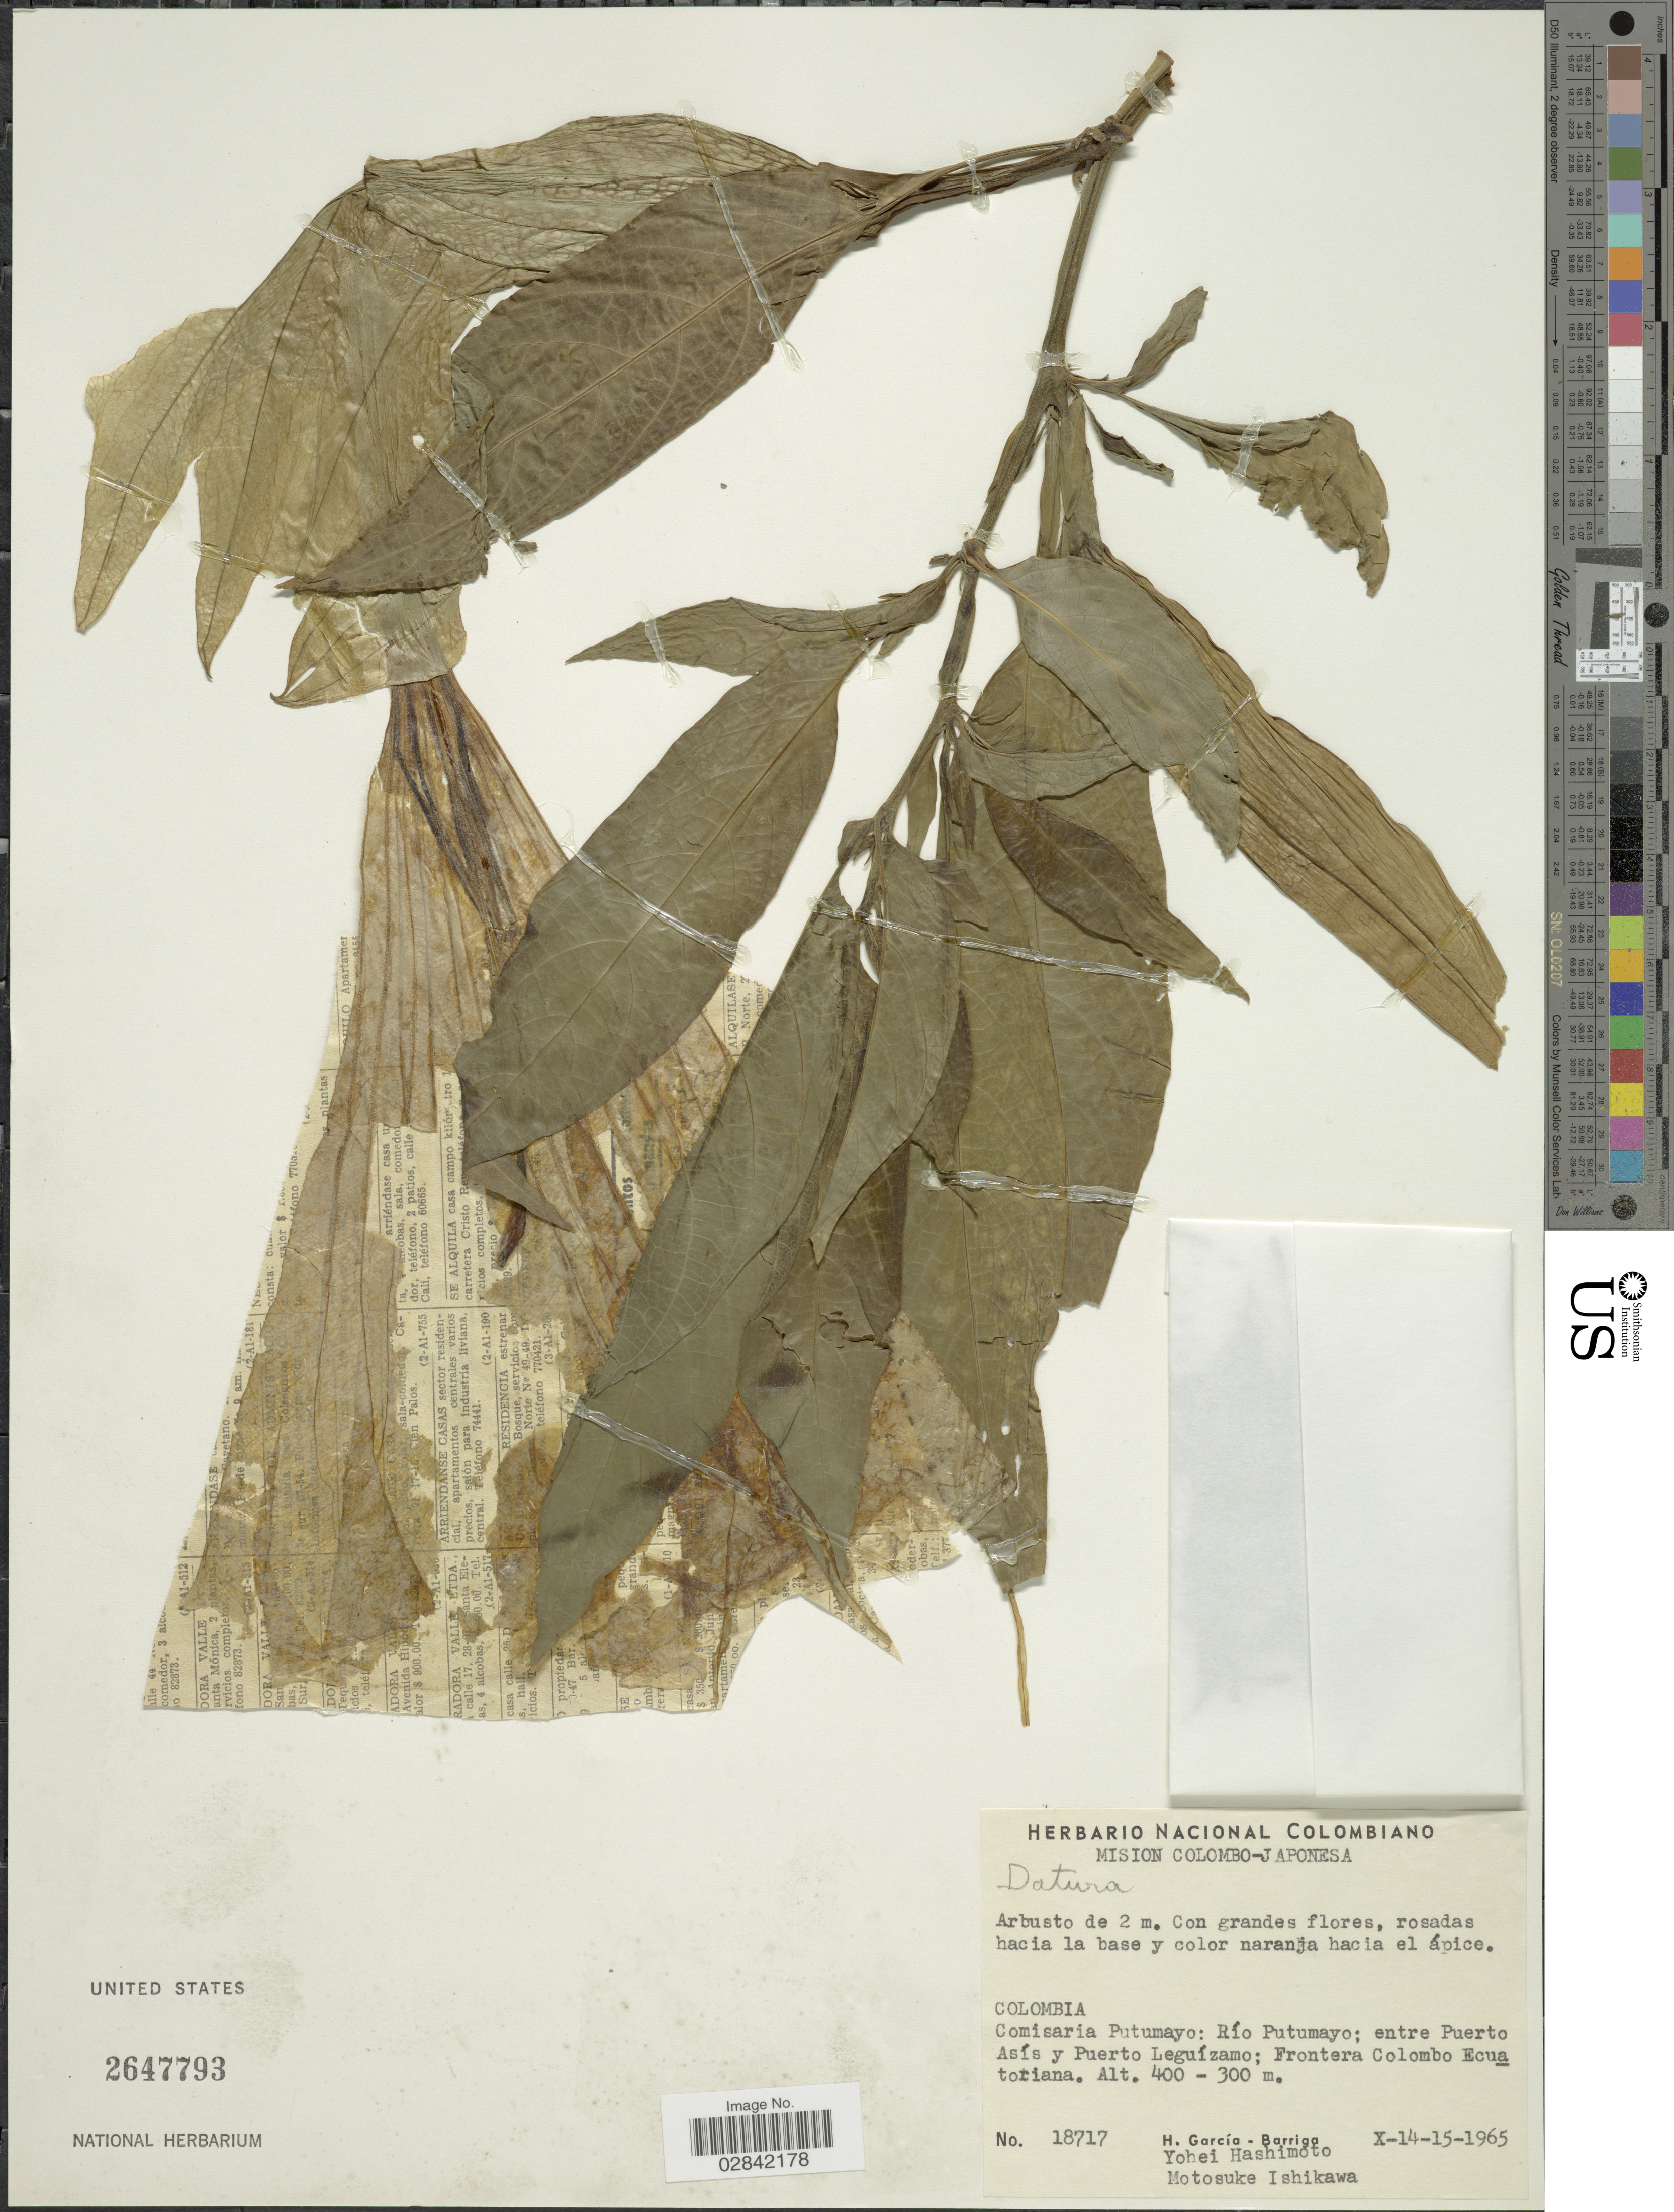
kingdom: Plantae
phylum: Tracheophyta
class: Magnoliopsida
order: Solanales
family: Solanaceae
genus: Brugmansia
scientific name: Brugmansia sp.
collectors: H. García Barriga, Y. Hashimoto & M. Ishikawa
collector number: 18717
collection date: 1965-10-14/1965-10-15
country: Colombia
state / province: Putumayo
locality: Comisaria Putumayo: Río Putumayo; entre Puerto Asís y Puerto Leguízamo; Frontera Colombo Ecuatoriana.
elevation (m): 300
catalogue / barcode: US 2647793